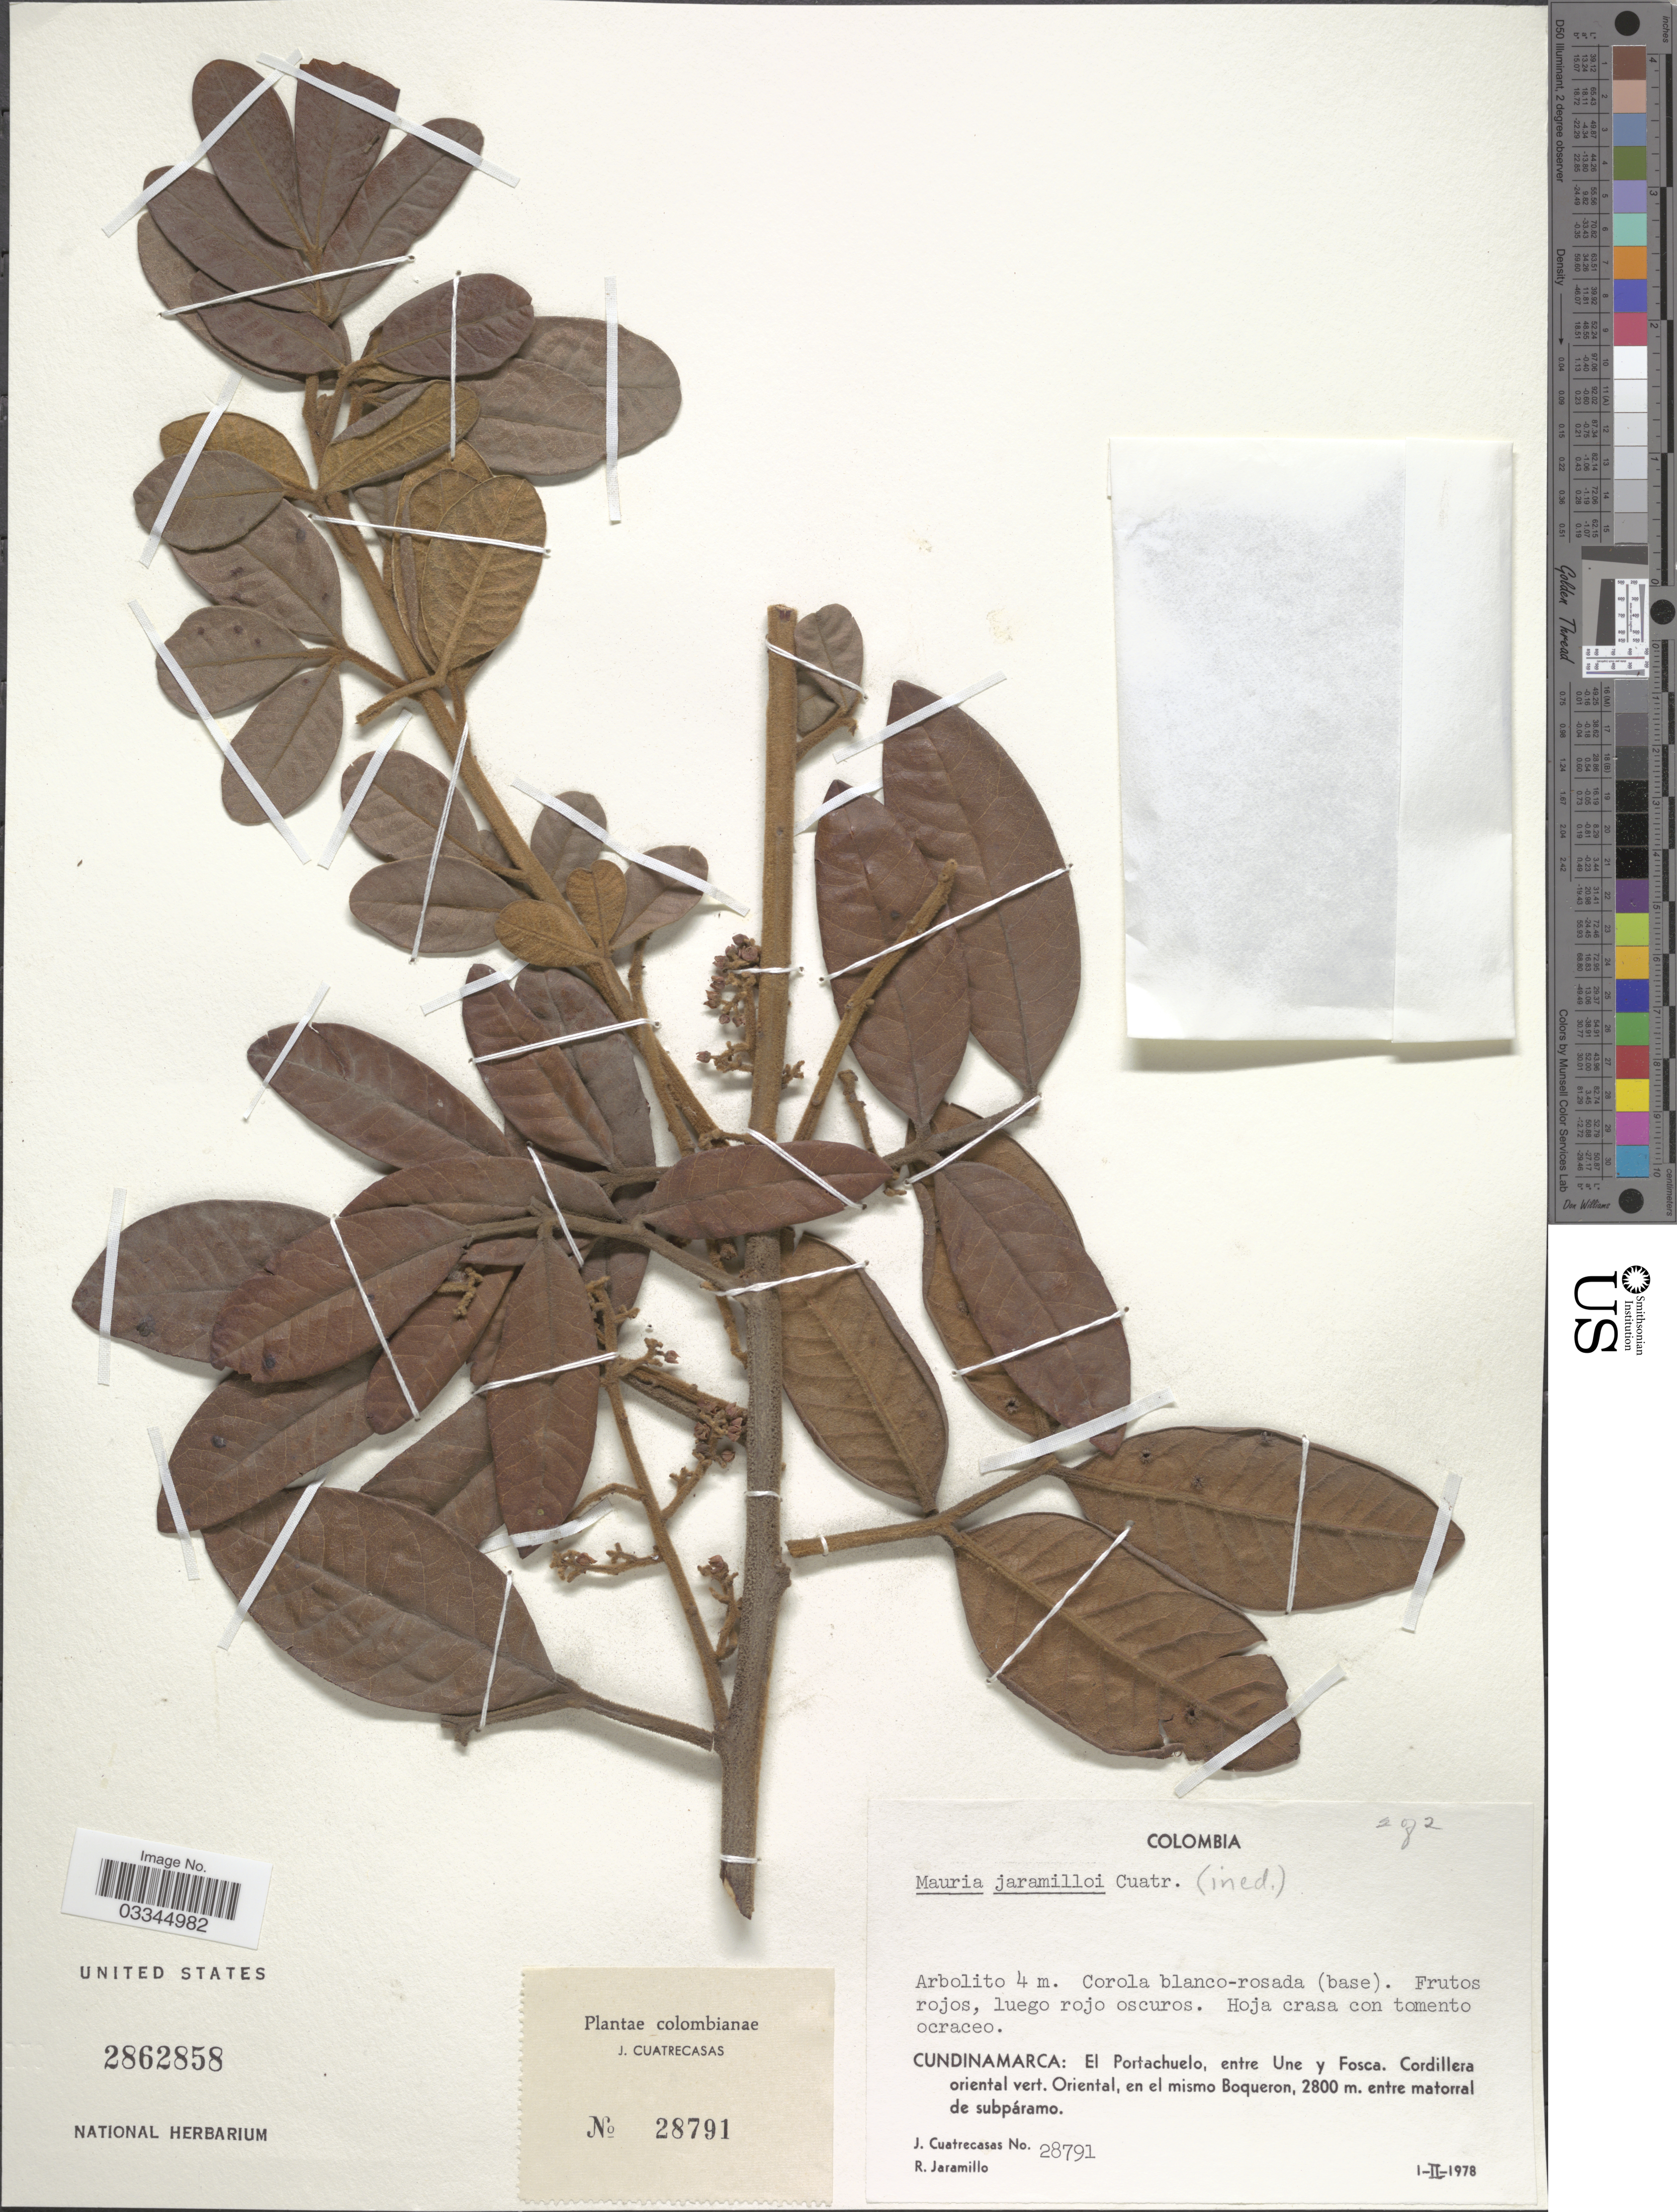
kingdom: Plantae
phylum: Tracheophyta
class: Magnoliopsida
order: Sapindales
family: Anacardiaceae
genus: Mauria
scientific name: Mauria sp.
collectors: J. Cuatrecasas & R. Jaramillo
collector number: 28791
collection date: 1978-02-01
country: Colombia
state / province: Cundinamarca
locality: El Portachuelo, entre Une y Fosca. Cordillera oriental vert. Oriental, en el mismo Boqueron.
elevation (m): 2800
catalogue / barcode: US 2862858